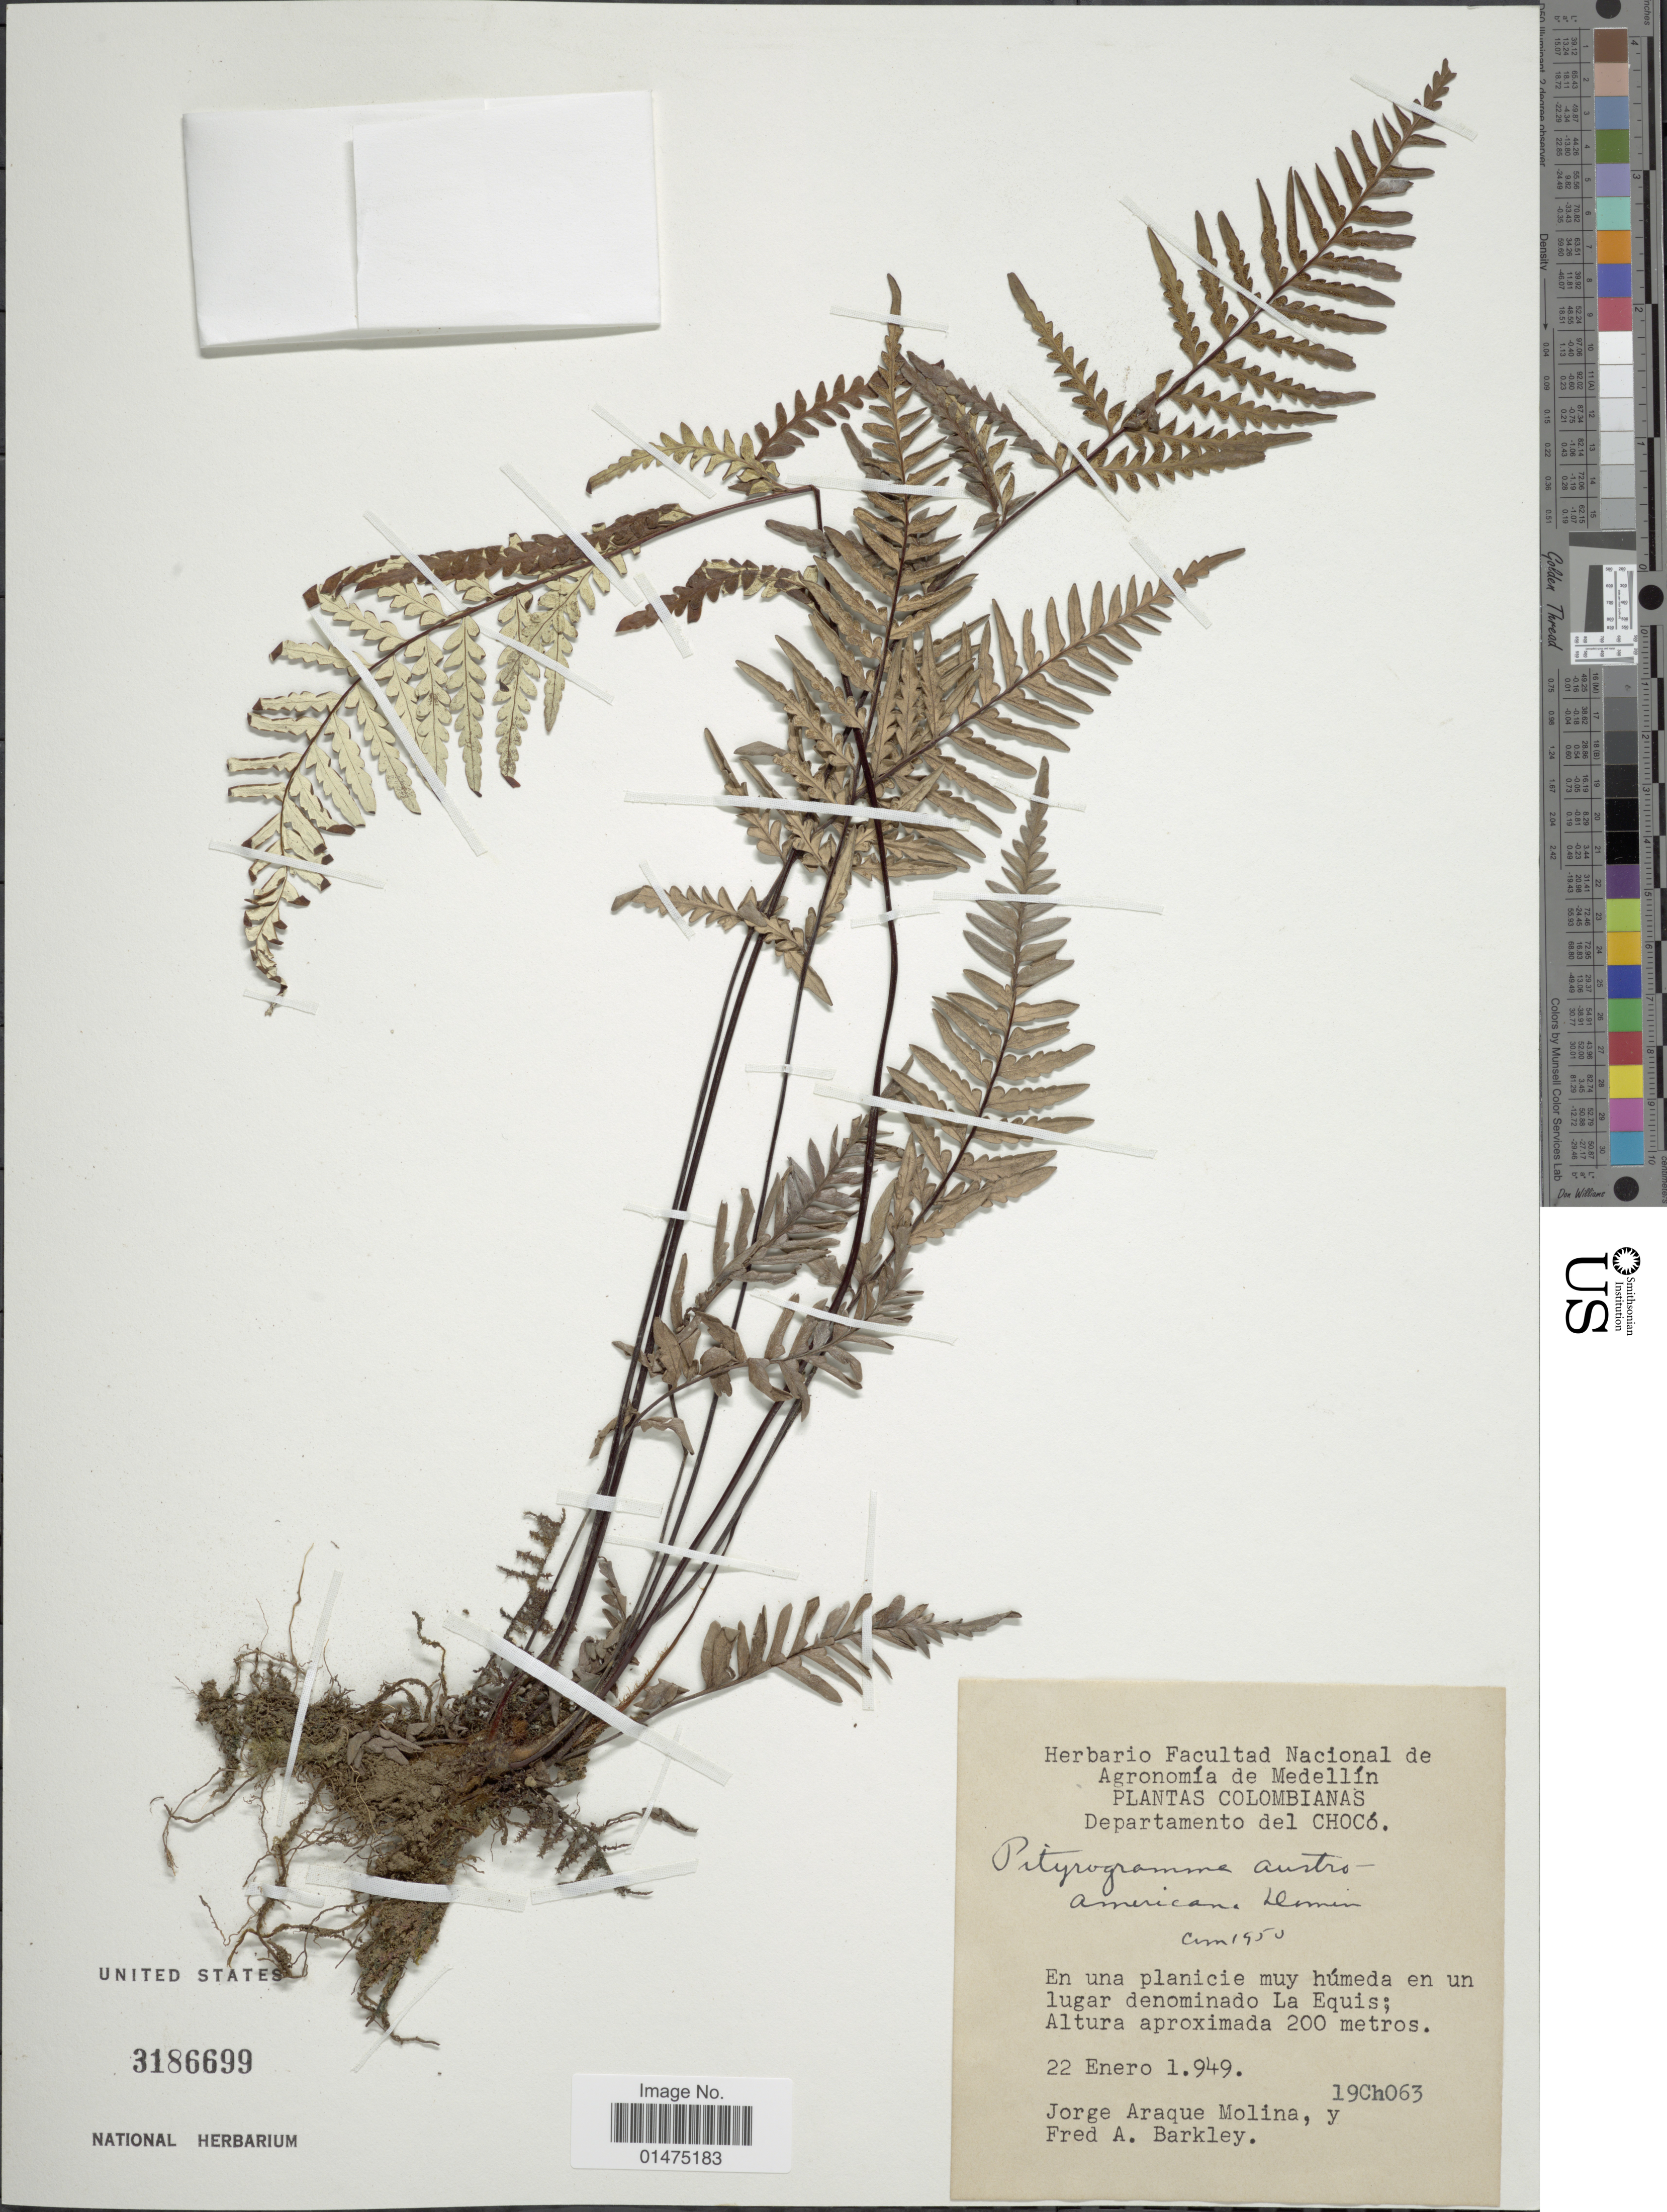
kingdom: Plantae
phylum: Tracheophyta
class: Polypodiopsida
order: Polypodiales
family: Pteridaceae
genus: Pityrogramma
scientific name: Pityrogramma tartarea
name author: (Cav.) Maxon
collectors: J. A. Molina & F. A. Barkley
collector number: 19Ch063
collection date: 1949-01-22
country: Colombia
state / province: Chocó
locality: En una planicie muy humeda en un lugar deniminado La Equis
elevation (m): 200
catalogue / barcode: US 3186699